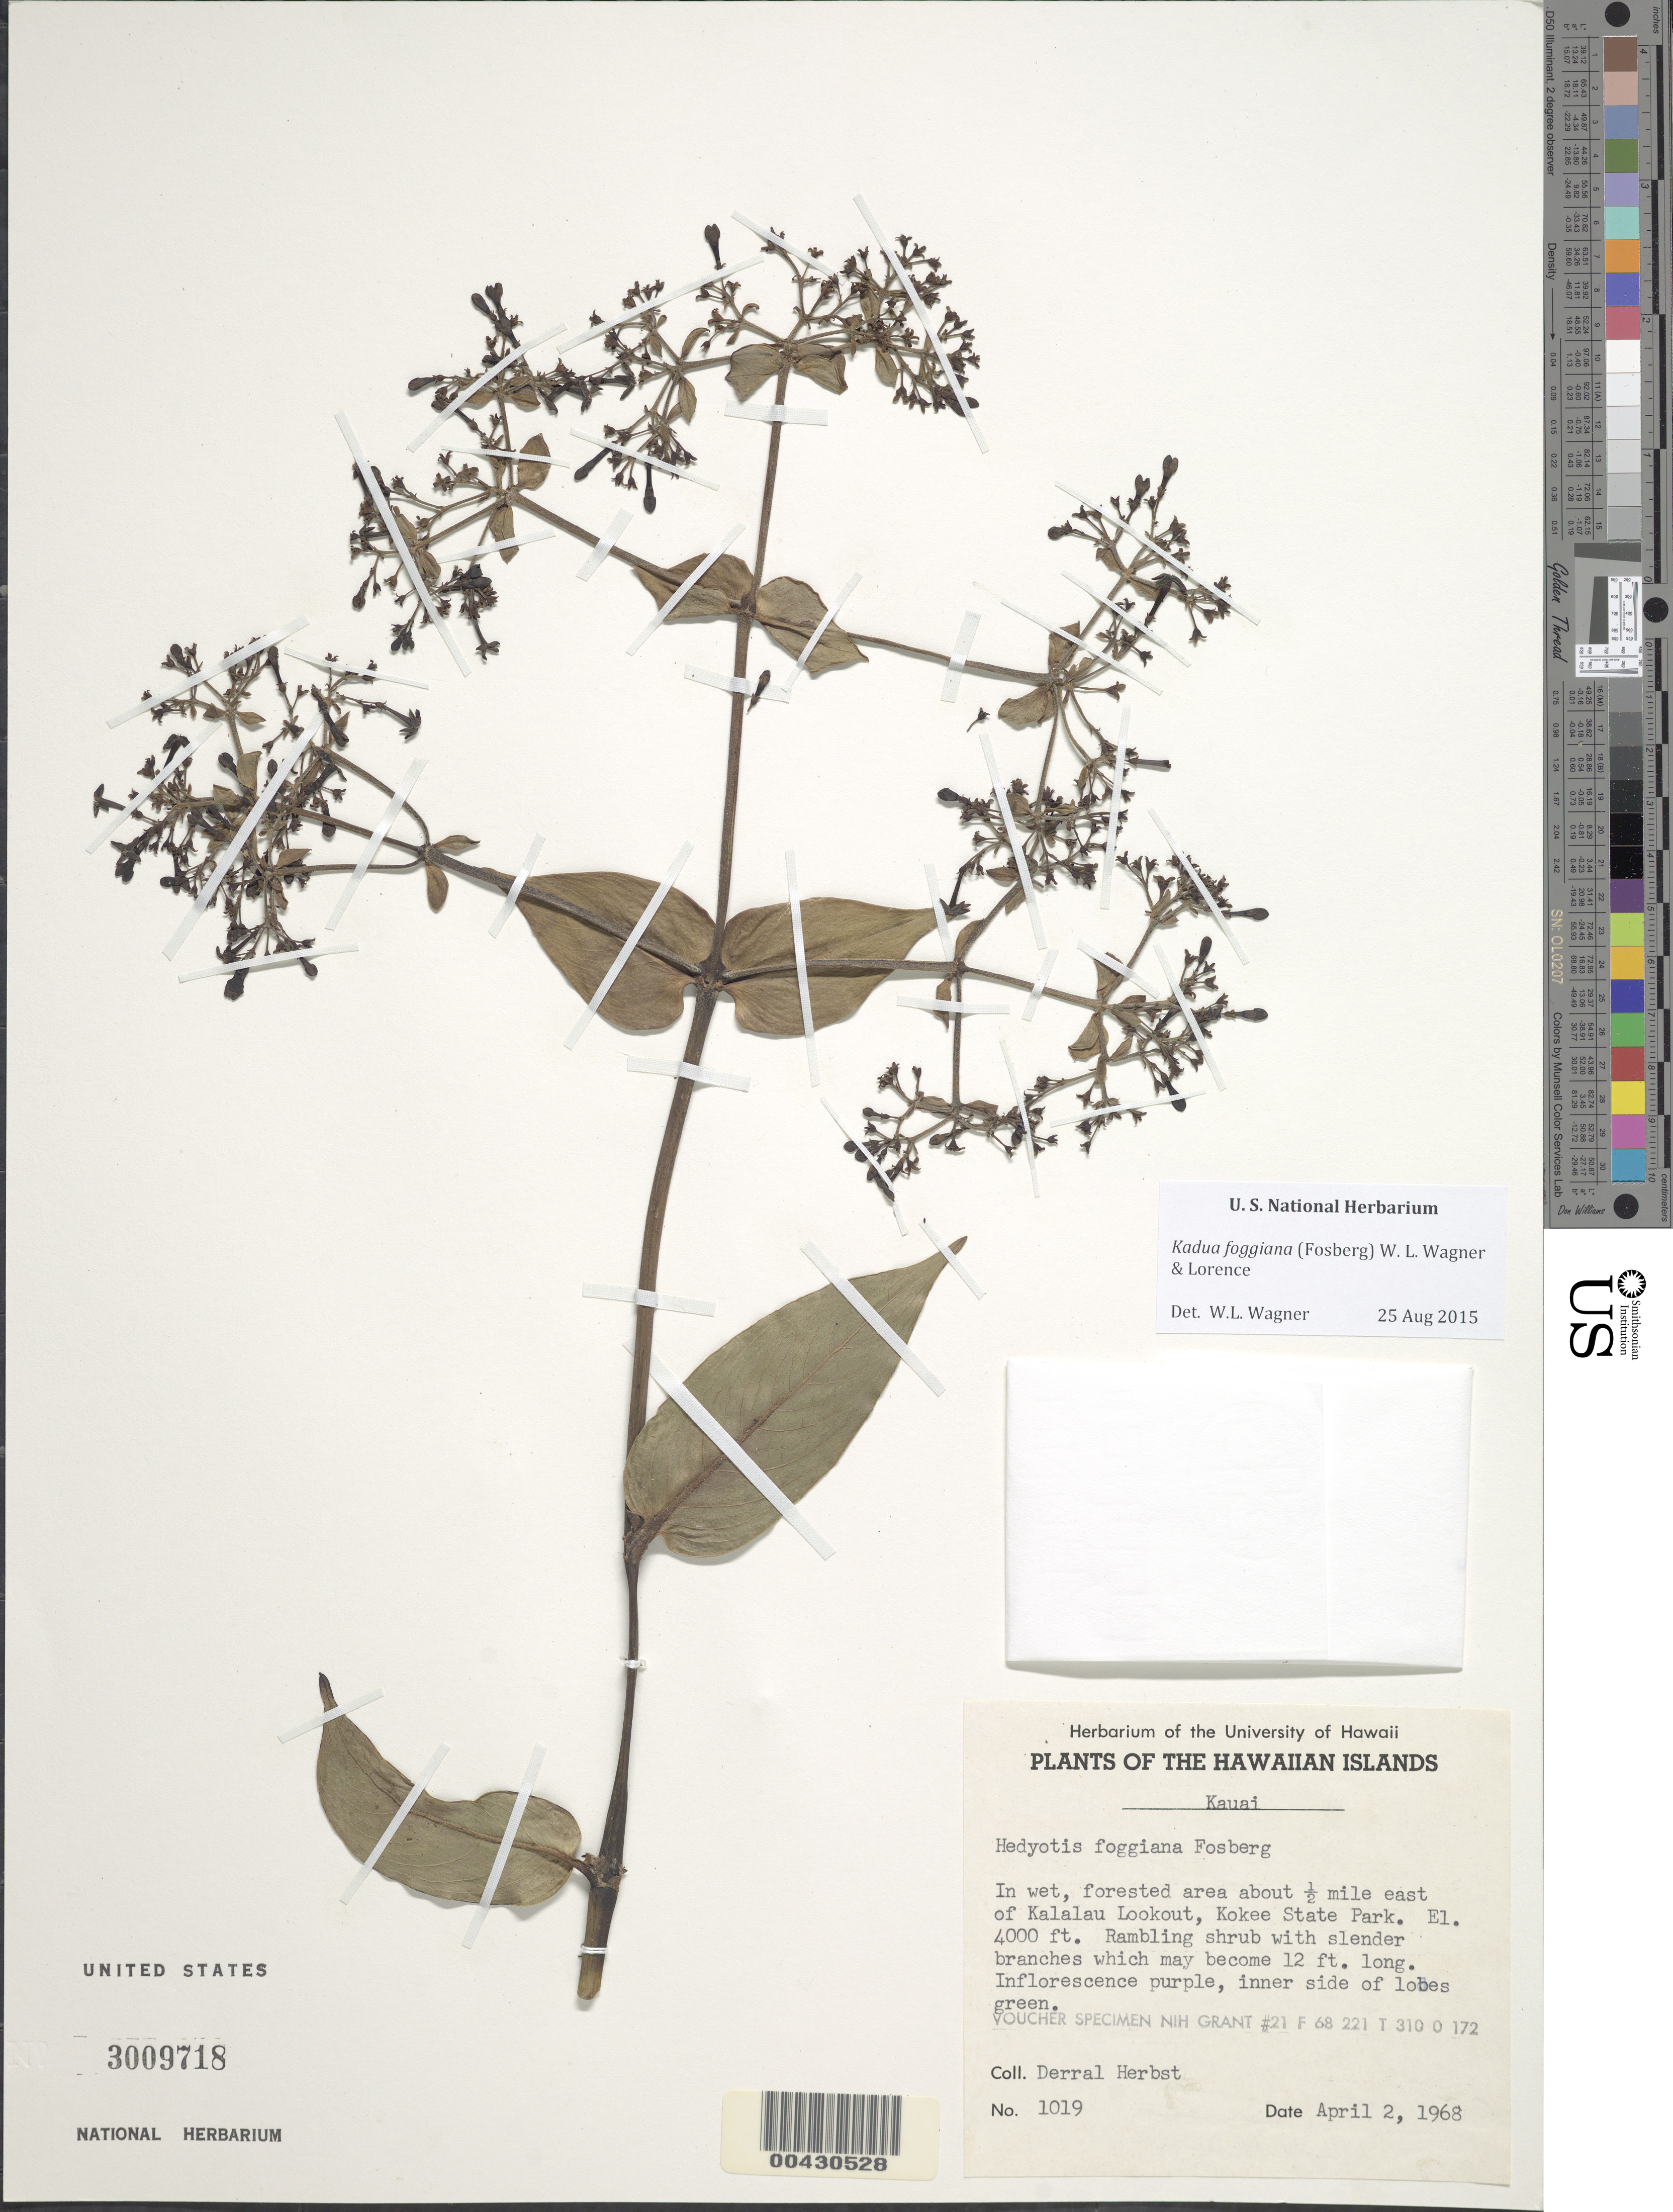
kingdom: Plantae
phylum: Tracheophyta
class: Magnoliopsida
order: Gentianales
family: Rubiaceae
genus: Kadua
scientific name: Kadua foggiana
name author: (Fosberg) W.L. Wagner & Lorence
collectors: D. R. Herbst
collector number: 1019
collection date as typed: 2 Apr 1968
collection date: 1968-04-02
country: United States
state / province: Hawaii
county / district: Kauai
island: Kaua'i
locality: Forested area about .5 mile E of Kalalau Lookout, Kokee State Park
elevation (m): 1219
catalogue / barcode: US 3009718